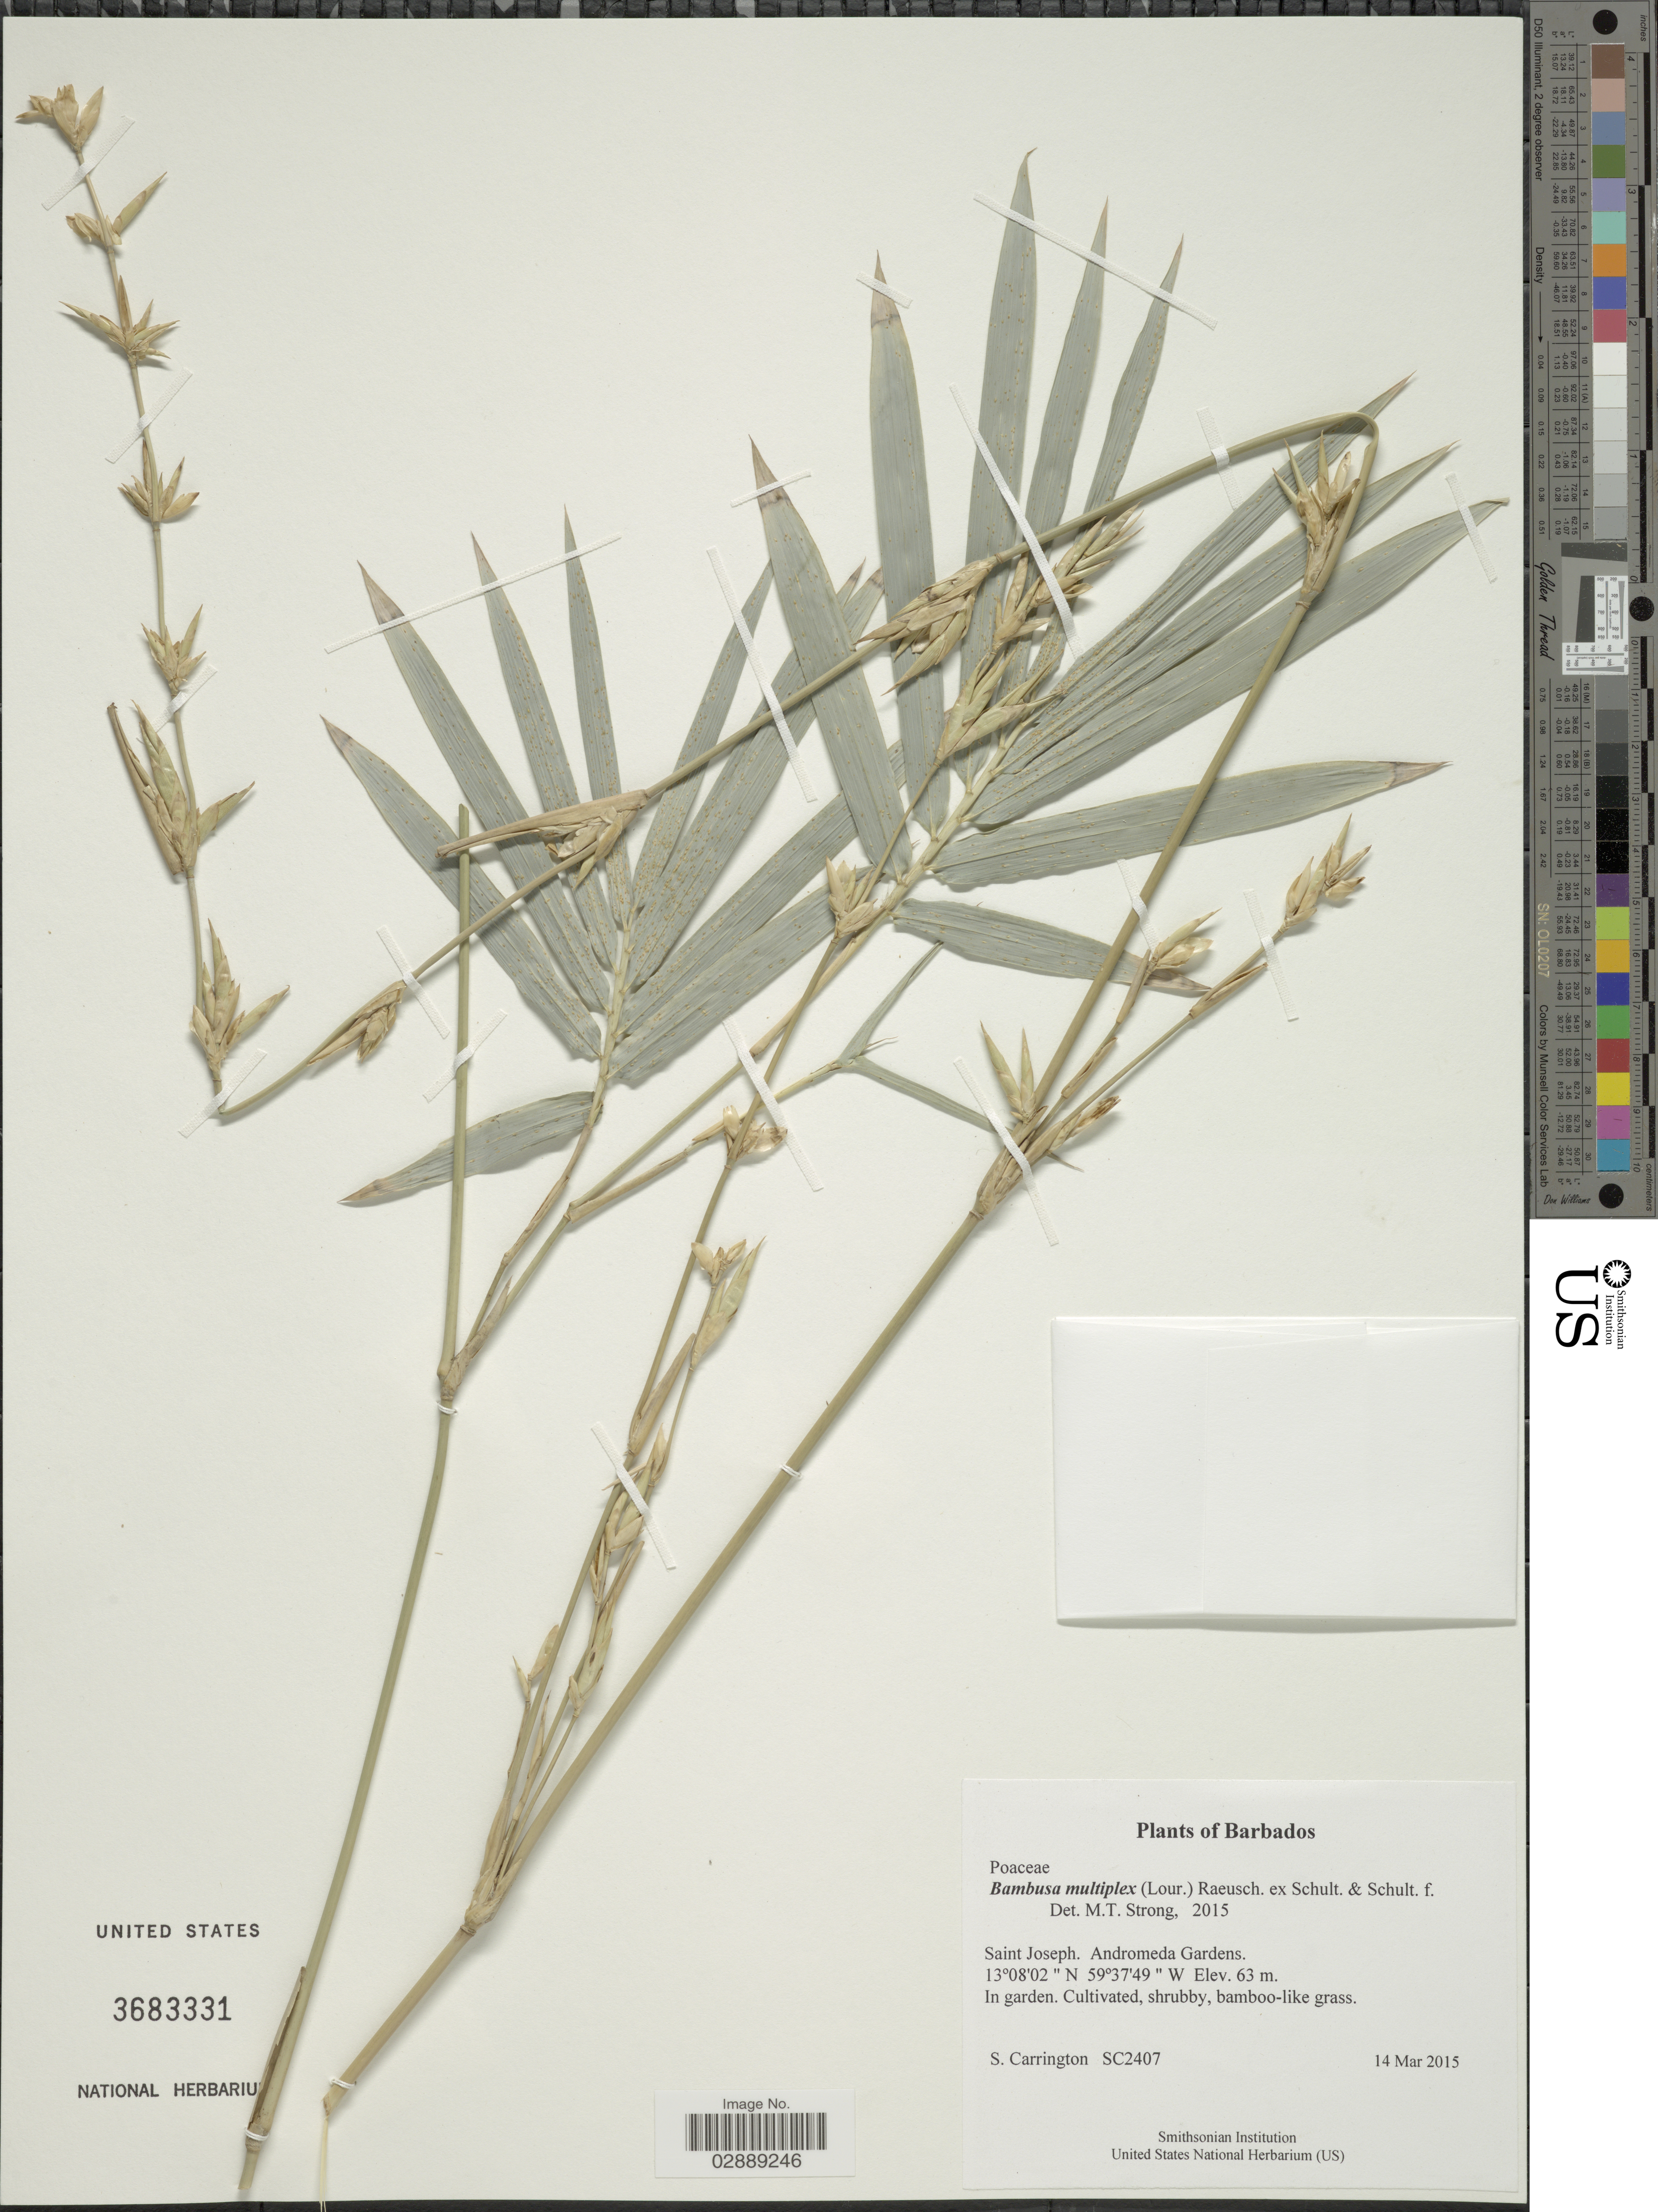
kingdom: Plantae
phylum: Tracheophyta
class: Liliopsida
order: Poales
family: Poaceae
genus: Bambusa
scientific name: Bambusa multiplex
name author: (Lour.) Raeusch. ex Schult. & Schult. f.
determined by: Strong, M. T., (US), Smithsonian Institution - National Museum of Natural History (UNITED STATES)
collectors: C. M. S. Carrington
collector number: SC2407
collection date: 2015-03-14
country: Barbados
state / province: Saint Joseph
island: Barbados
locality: Andromeda Gardens, St Joseph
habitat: in garden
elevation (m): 63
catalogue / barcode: US 3683331